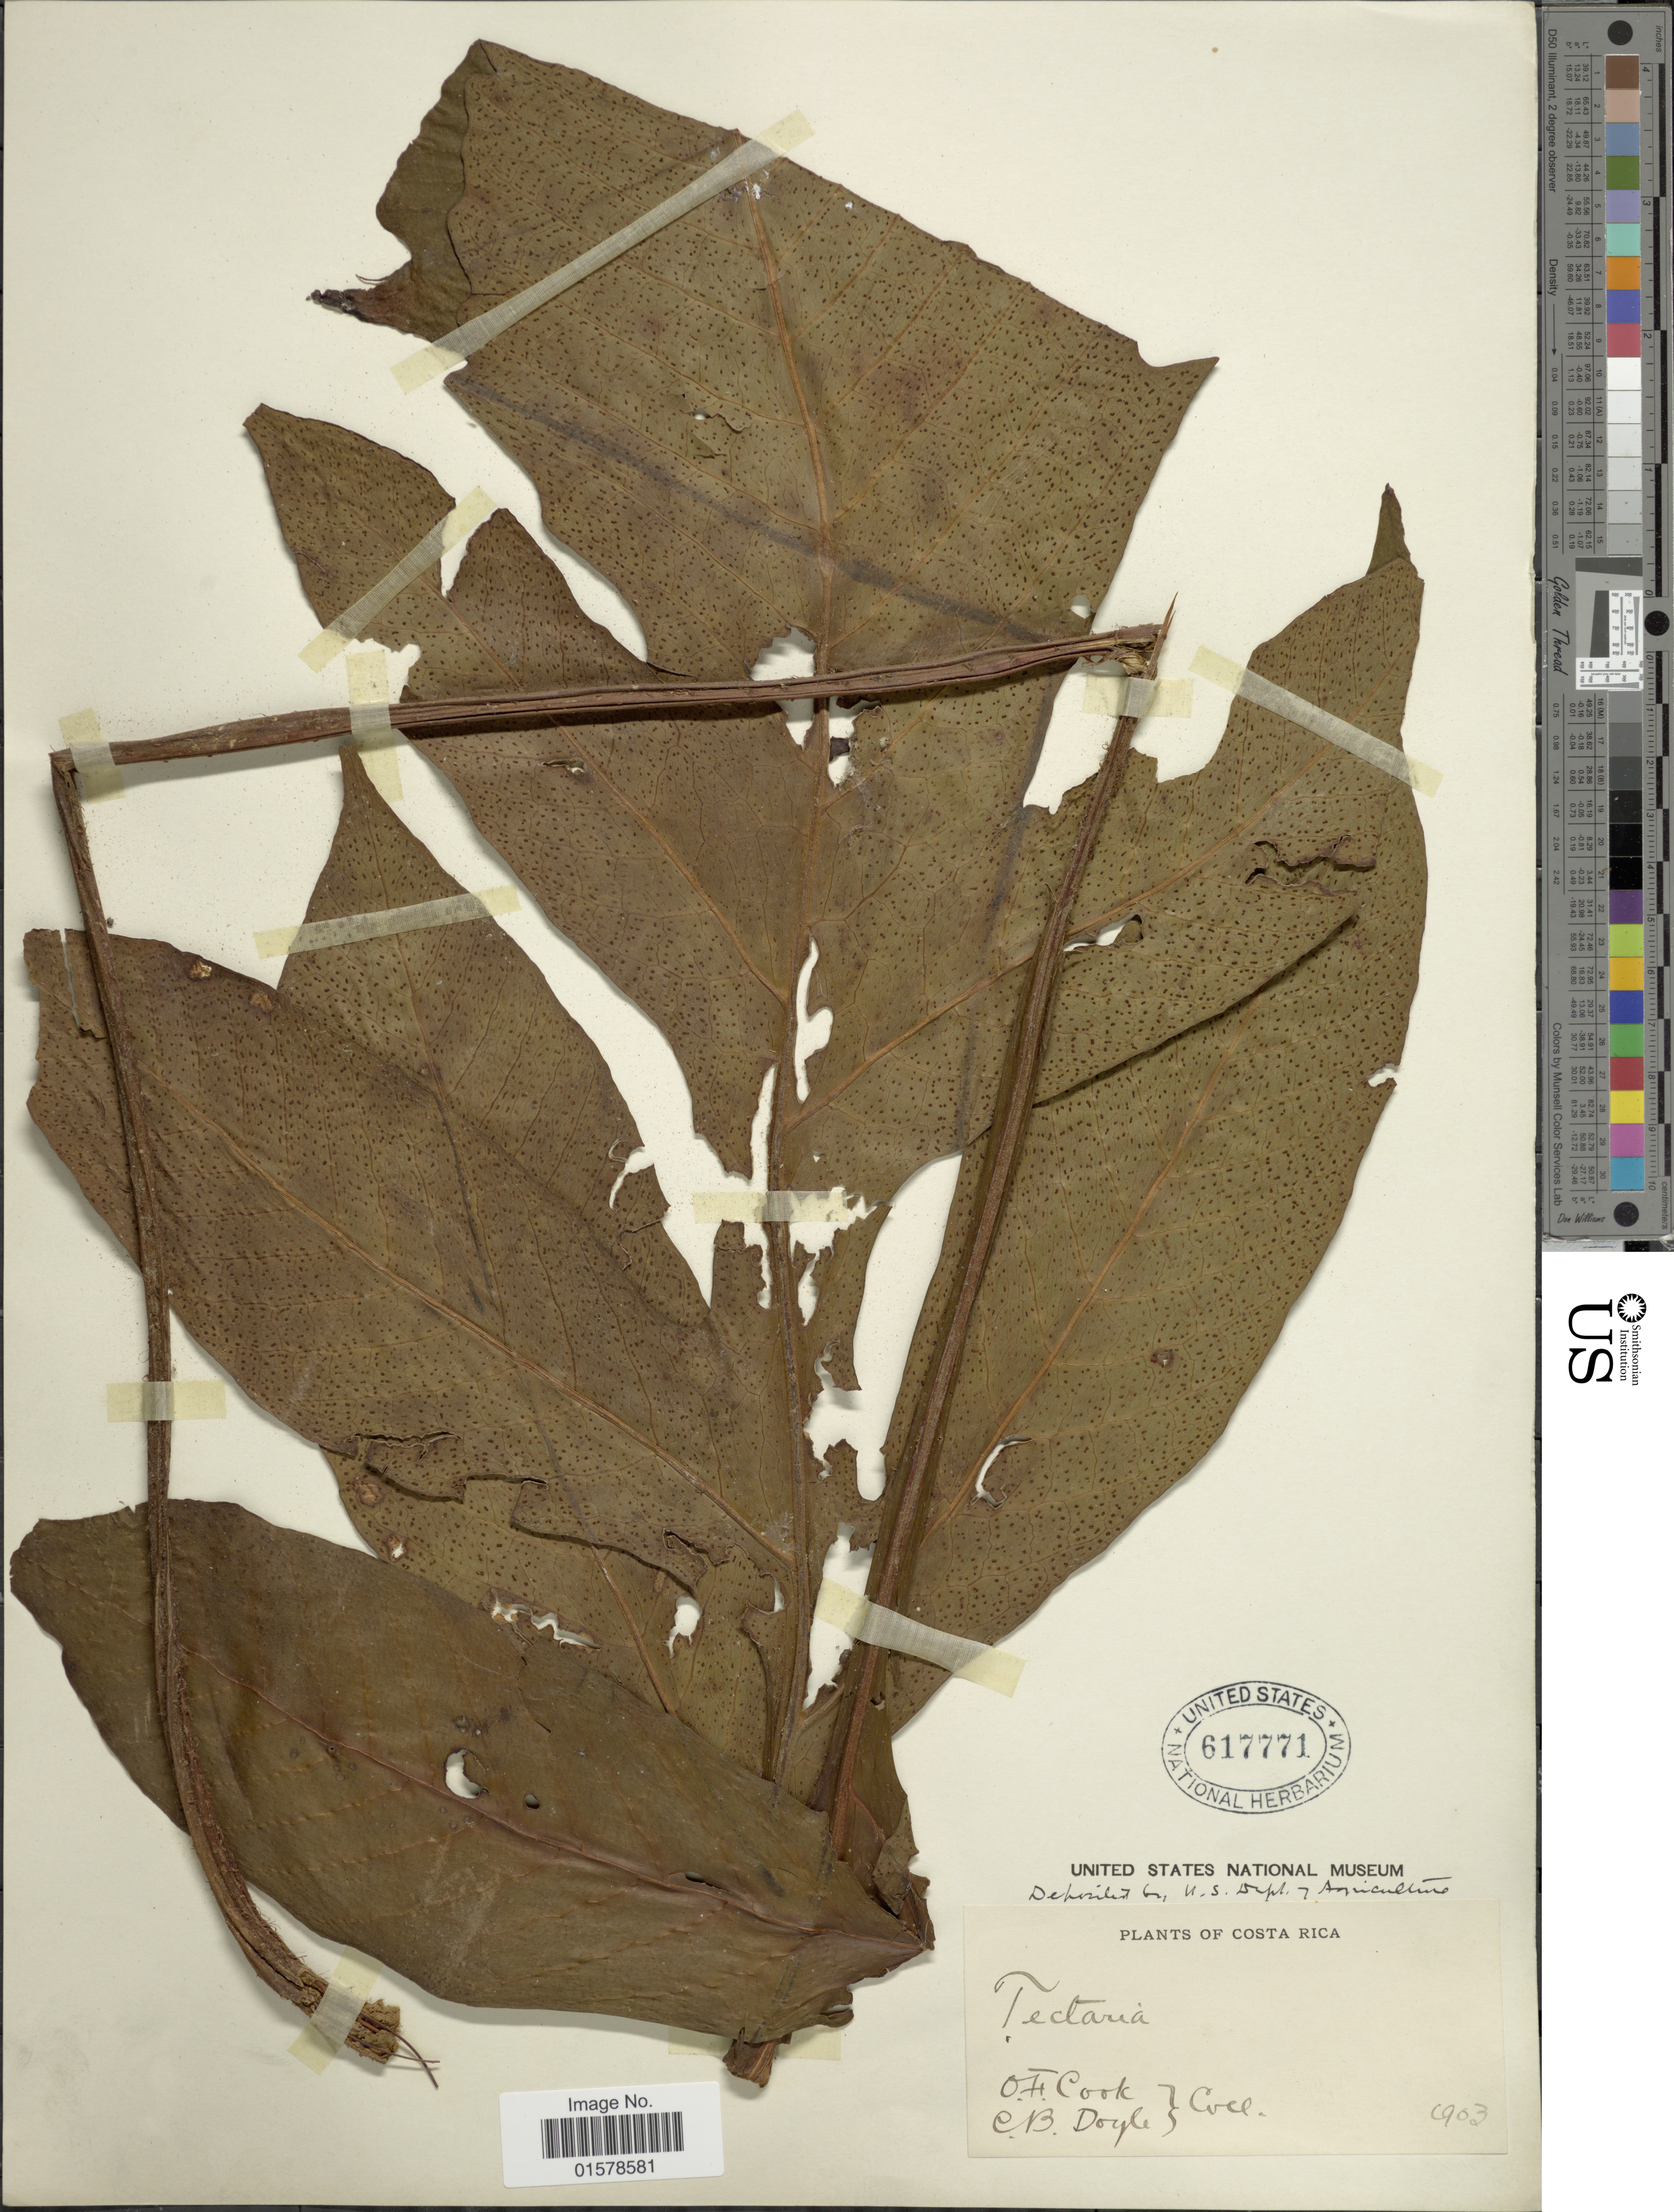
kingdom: Plantae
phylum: Tracheophyta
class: Polypodiopsida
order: Polypodiales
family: Tectariaceae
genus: Tectaria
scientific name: Tectaria nicotianifolia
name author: (Baker) C. Chr.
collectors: O. F. Cook & C. Doyle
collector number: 1903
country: Costa Rica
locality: Costa Rica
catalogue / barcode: US 617771